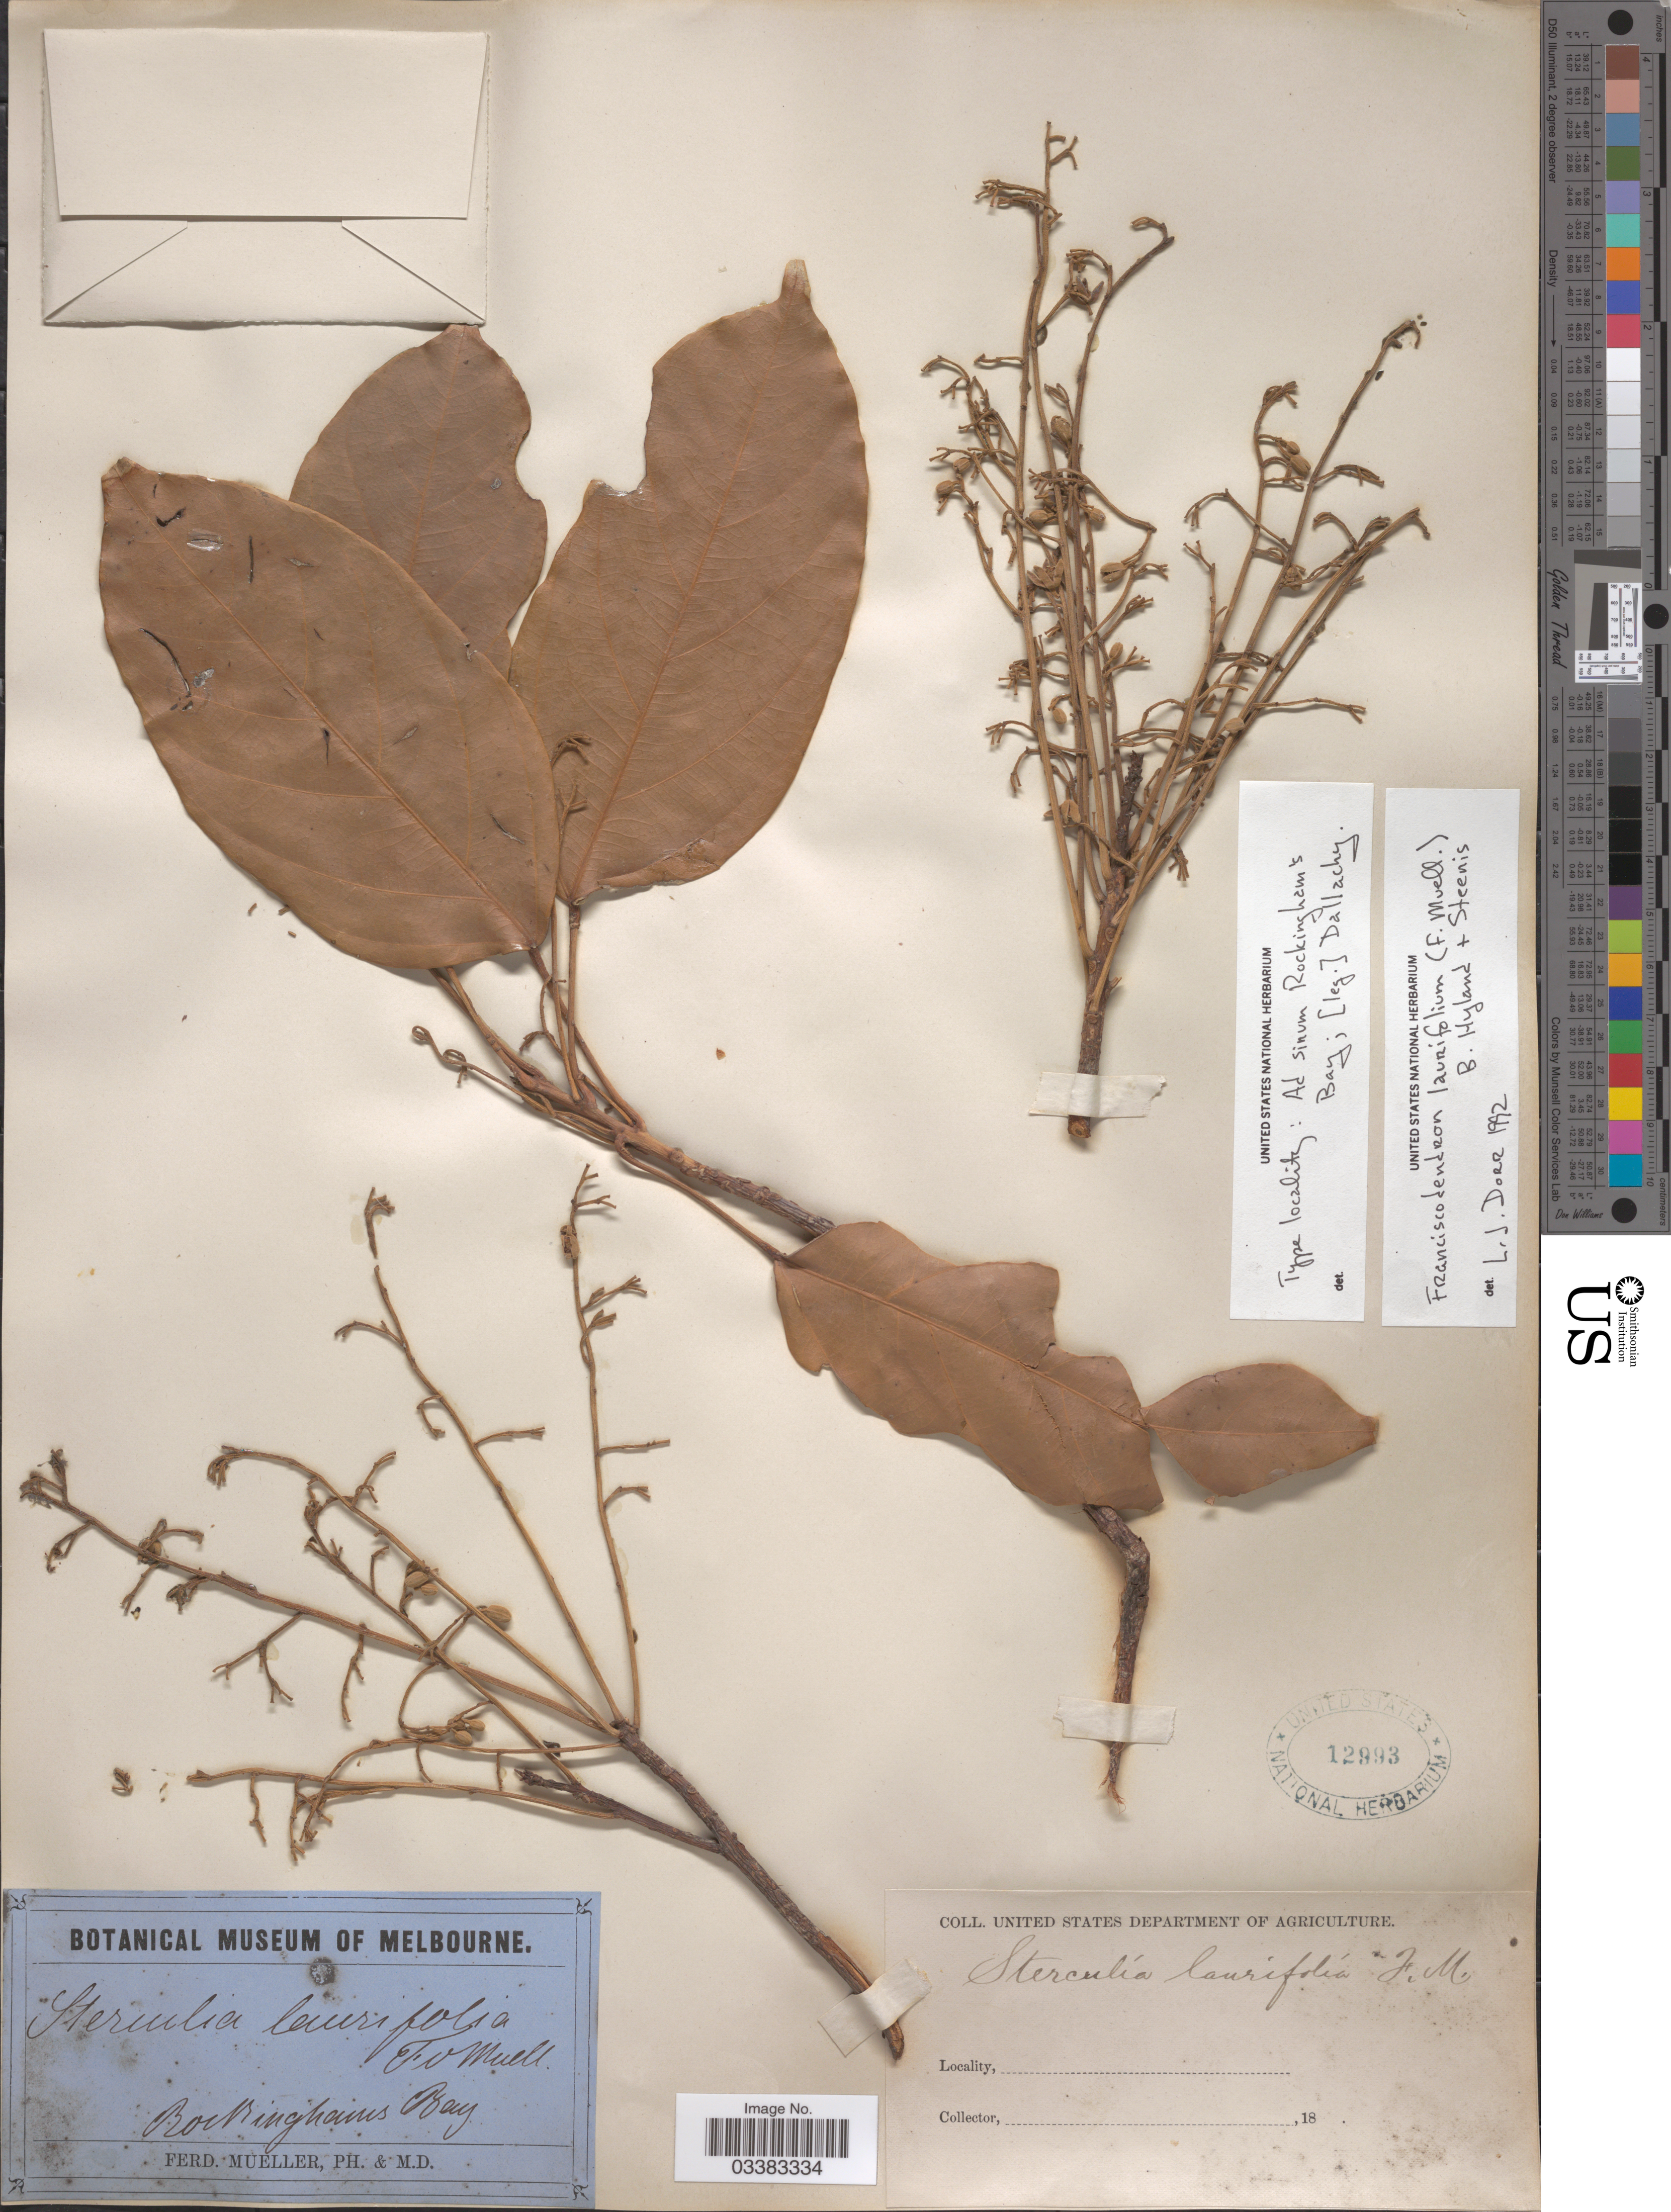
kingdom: Plantae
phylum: Tracheophyta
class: Magnoliopsida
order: Malvales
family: Malvaceae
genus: Franciscodendron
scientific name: Franciscodendron laurifolium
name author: (F. Muell.) B. Hyland & Steenis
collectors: F. Mueller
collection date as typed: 18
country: Australia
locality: Rockinghams Bay.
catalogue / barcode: US 12993